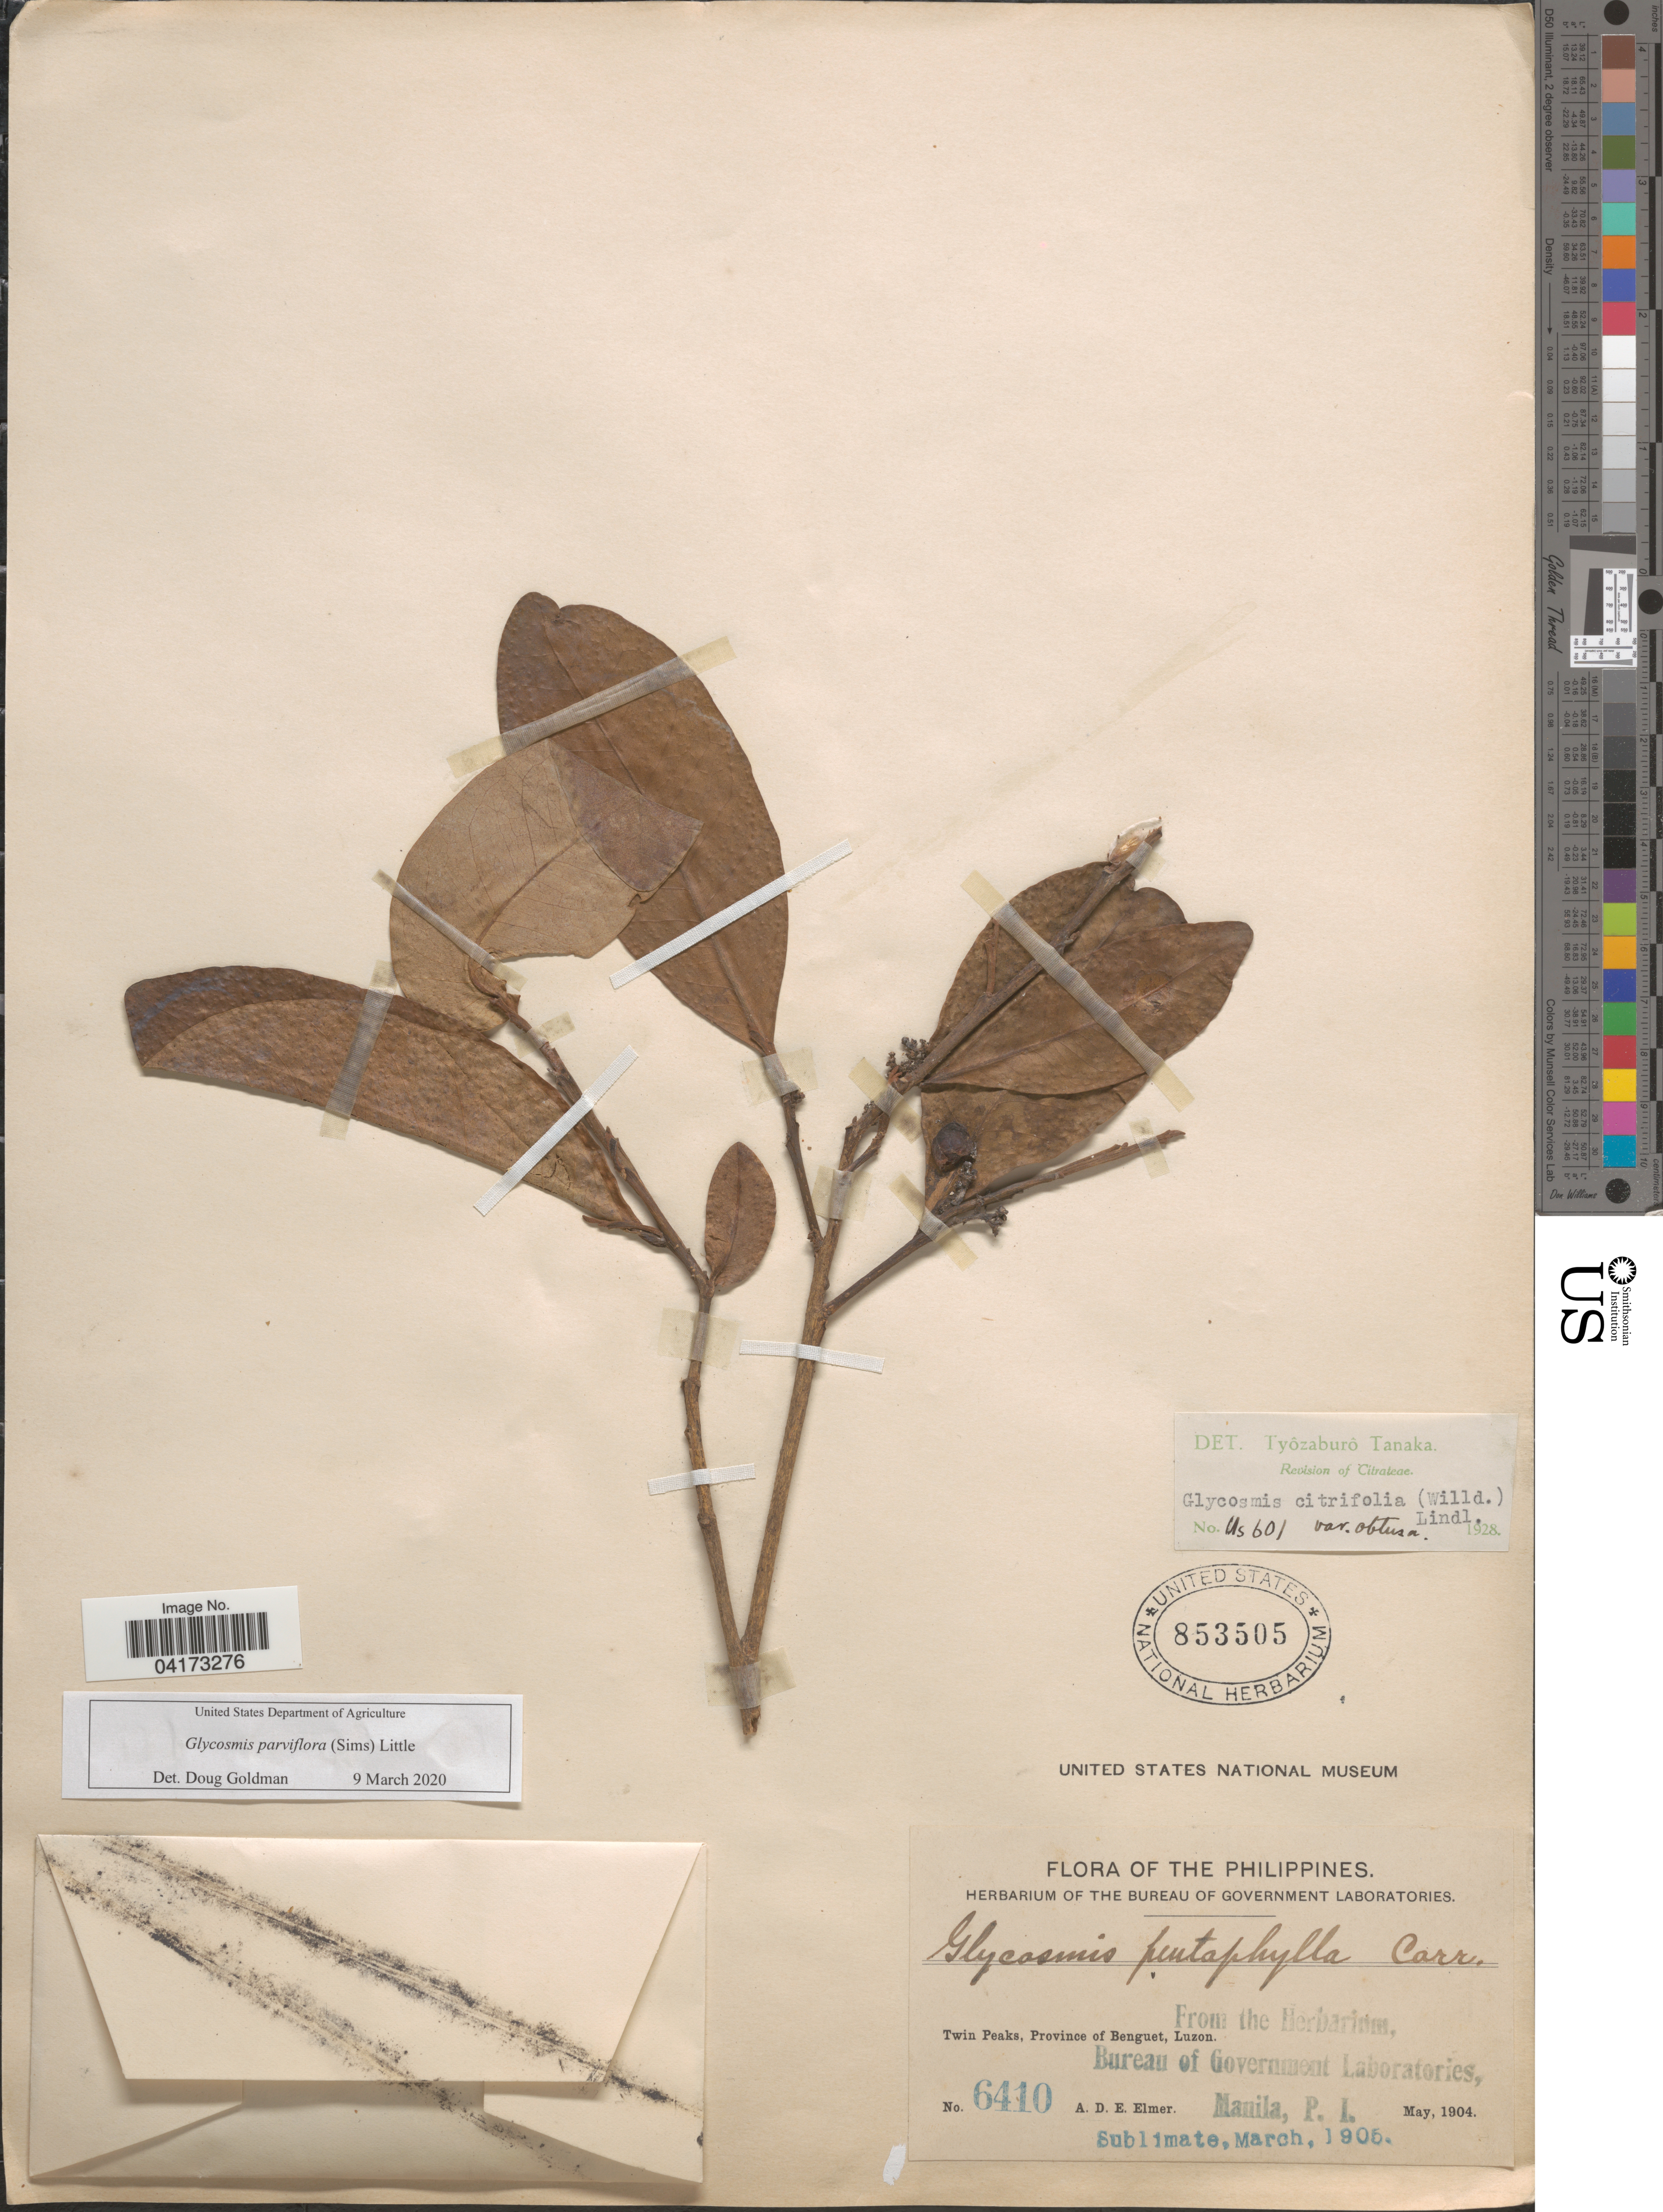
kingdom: Plantae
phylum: Tracheophyta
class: Magnoliopsida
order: Sapindales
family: Rutaceae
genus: Glycosmis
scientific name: Glycosmis parviflora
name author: (Sims) Little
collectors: A. D. E. Elmer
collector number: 6410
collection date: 1904-05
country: Philippines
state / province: Cordillera (Administrative Region)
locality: Twin Peaks, Province of Benguet, Luzon.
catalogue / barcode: US 853505